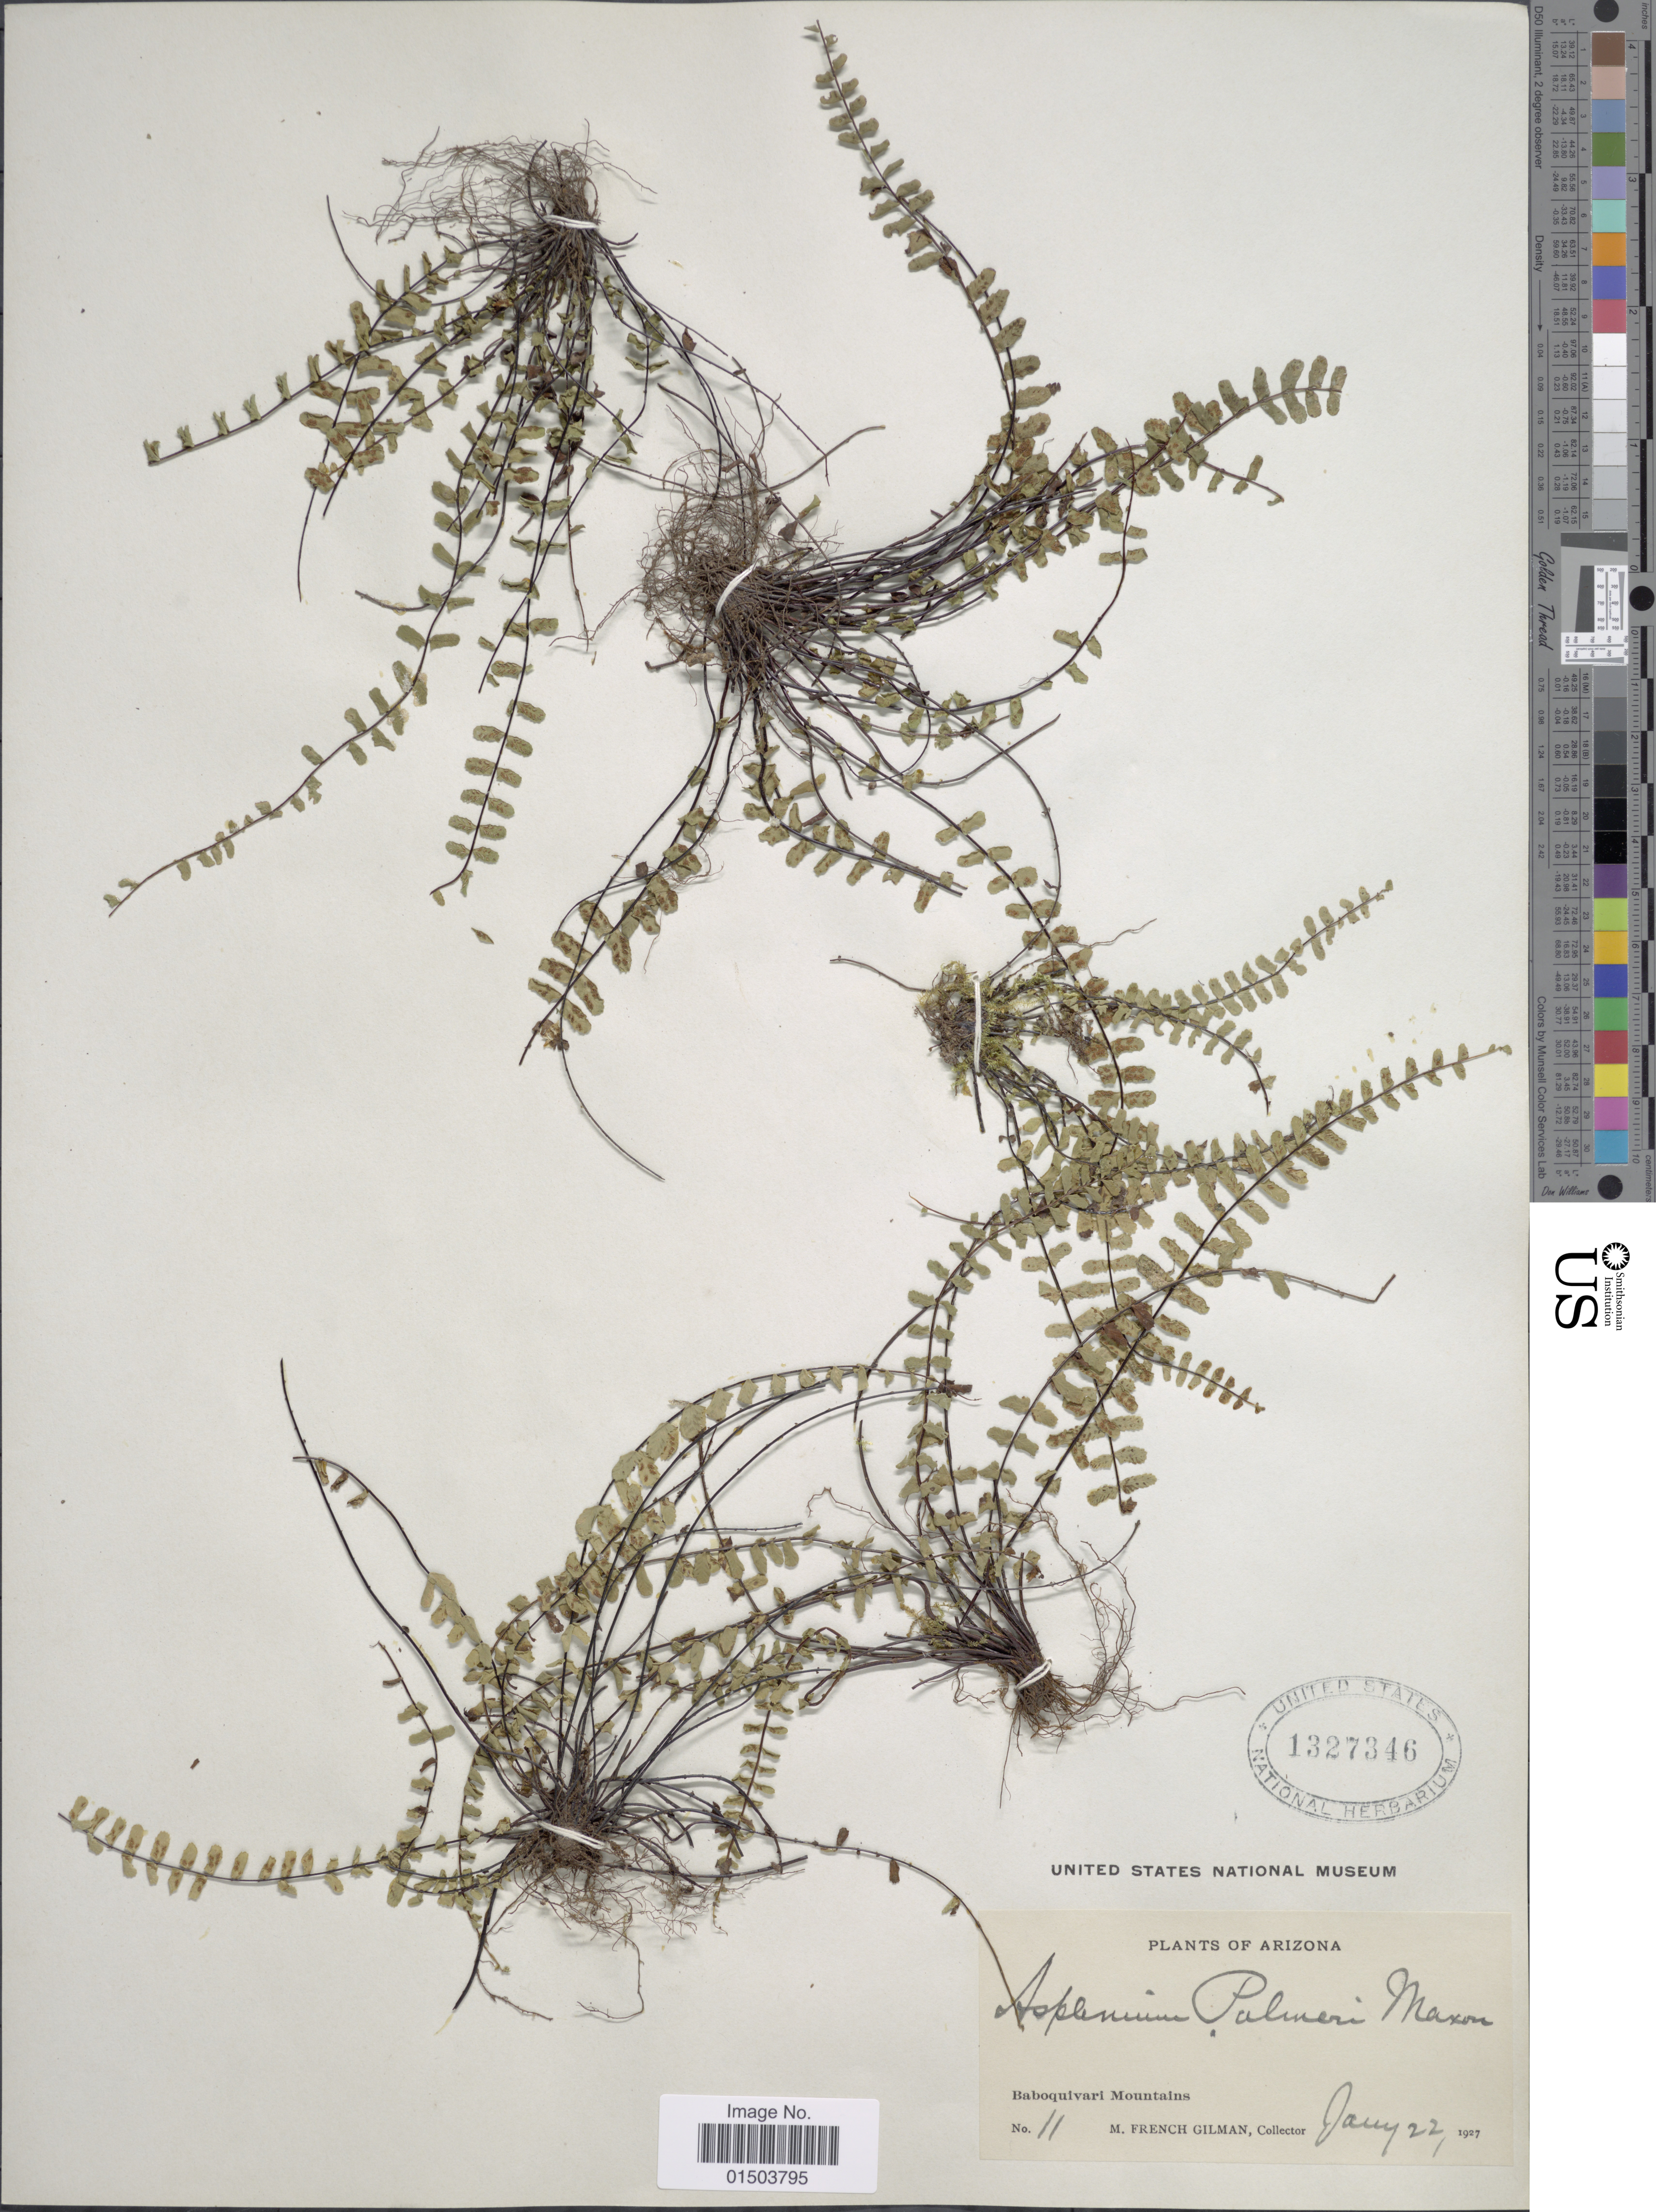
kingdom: Plantae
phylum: Tracheophyta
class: Polypodiopsida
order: Polypodiales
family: Aspleniaceae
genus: Asplenium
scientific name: Asplenium palmeri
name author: Maxon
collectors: M. F. Gilman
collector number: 11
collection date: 1927-06-22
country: United States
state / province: Arizona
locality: Baboquivari Mountains.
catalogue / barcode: US 1327346